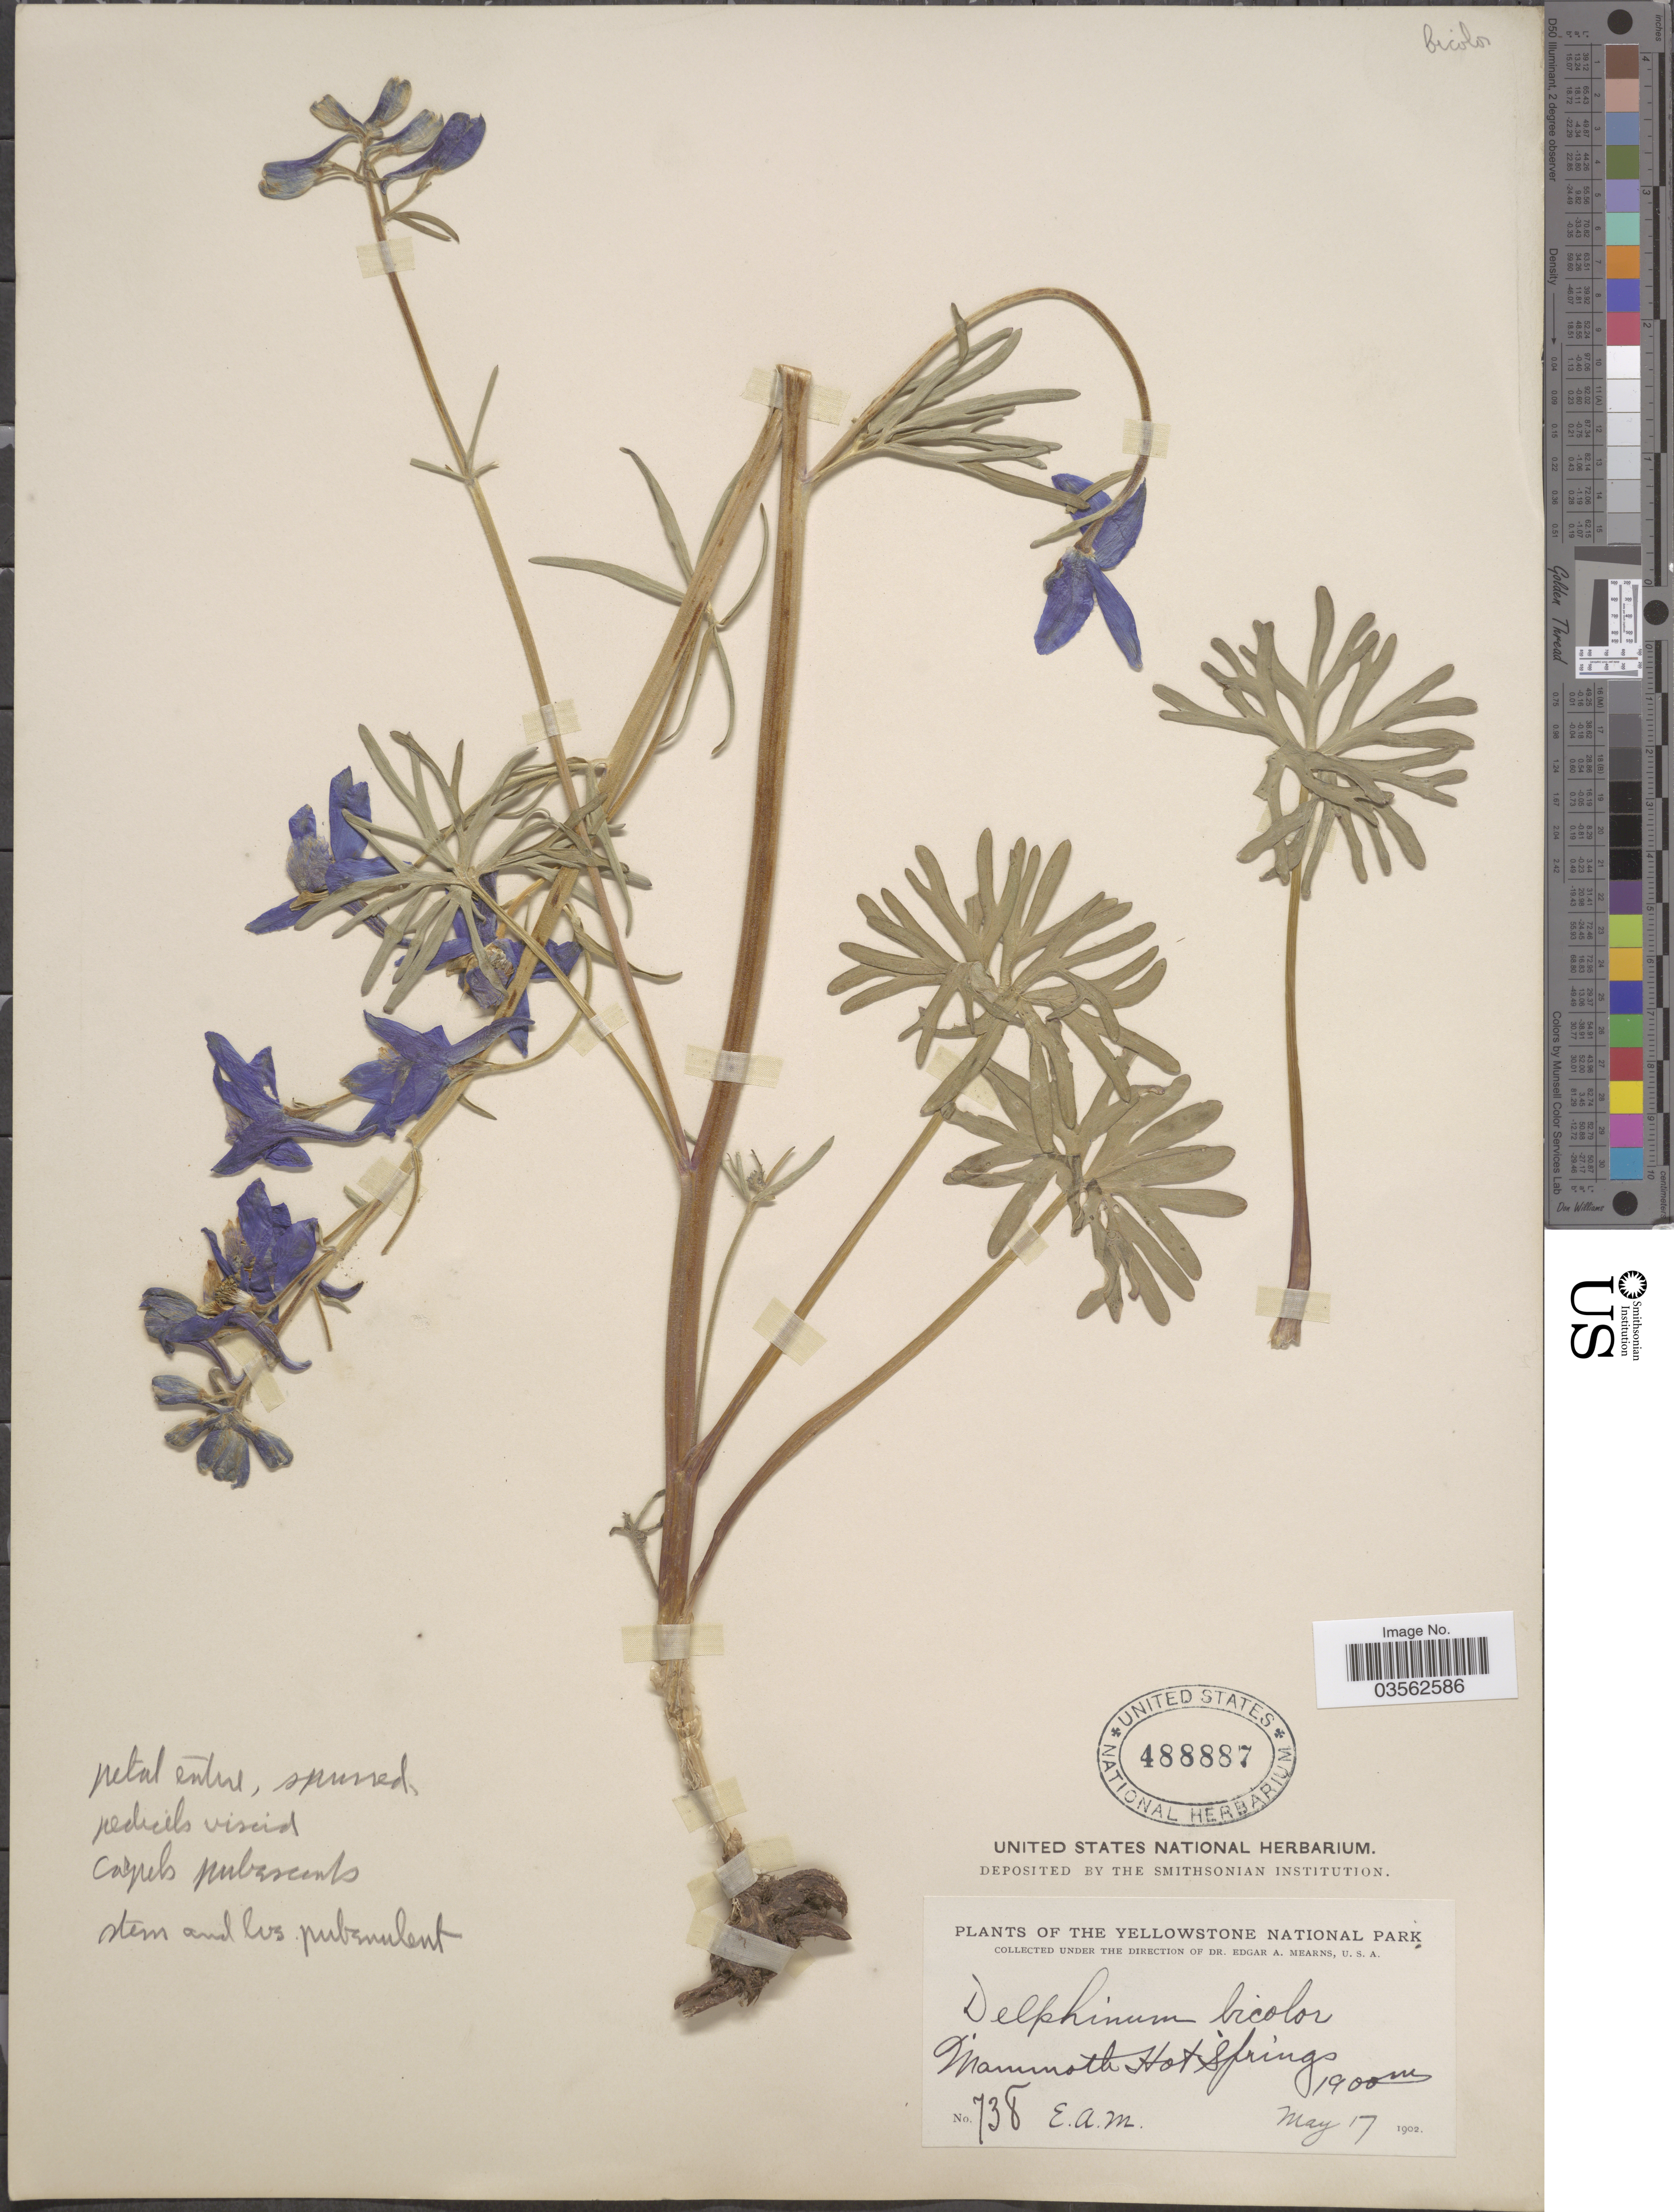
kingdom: Plantae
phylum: Tracheophyta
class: Magnoliopsida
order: Ranunculales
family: Ranunculaceae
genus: Delphinium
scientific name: Delphinium bicolor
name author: Nutt.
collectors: E. A. Mearns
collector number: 738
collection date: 1902-05-17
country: United States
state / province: Wyoming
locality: The Yellowstone National Park. Mammoth Hot Springs.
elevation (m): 1900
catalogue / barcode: US 488887